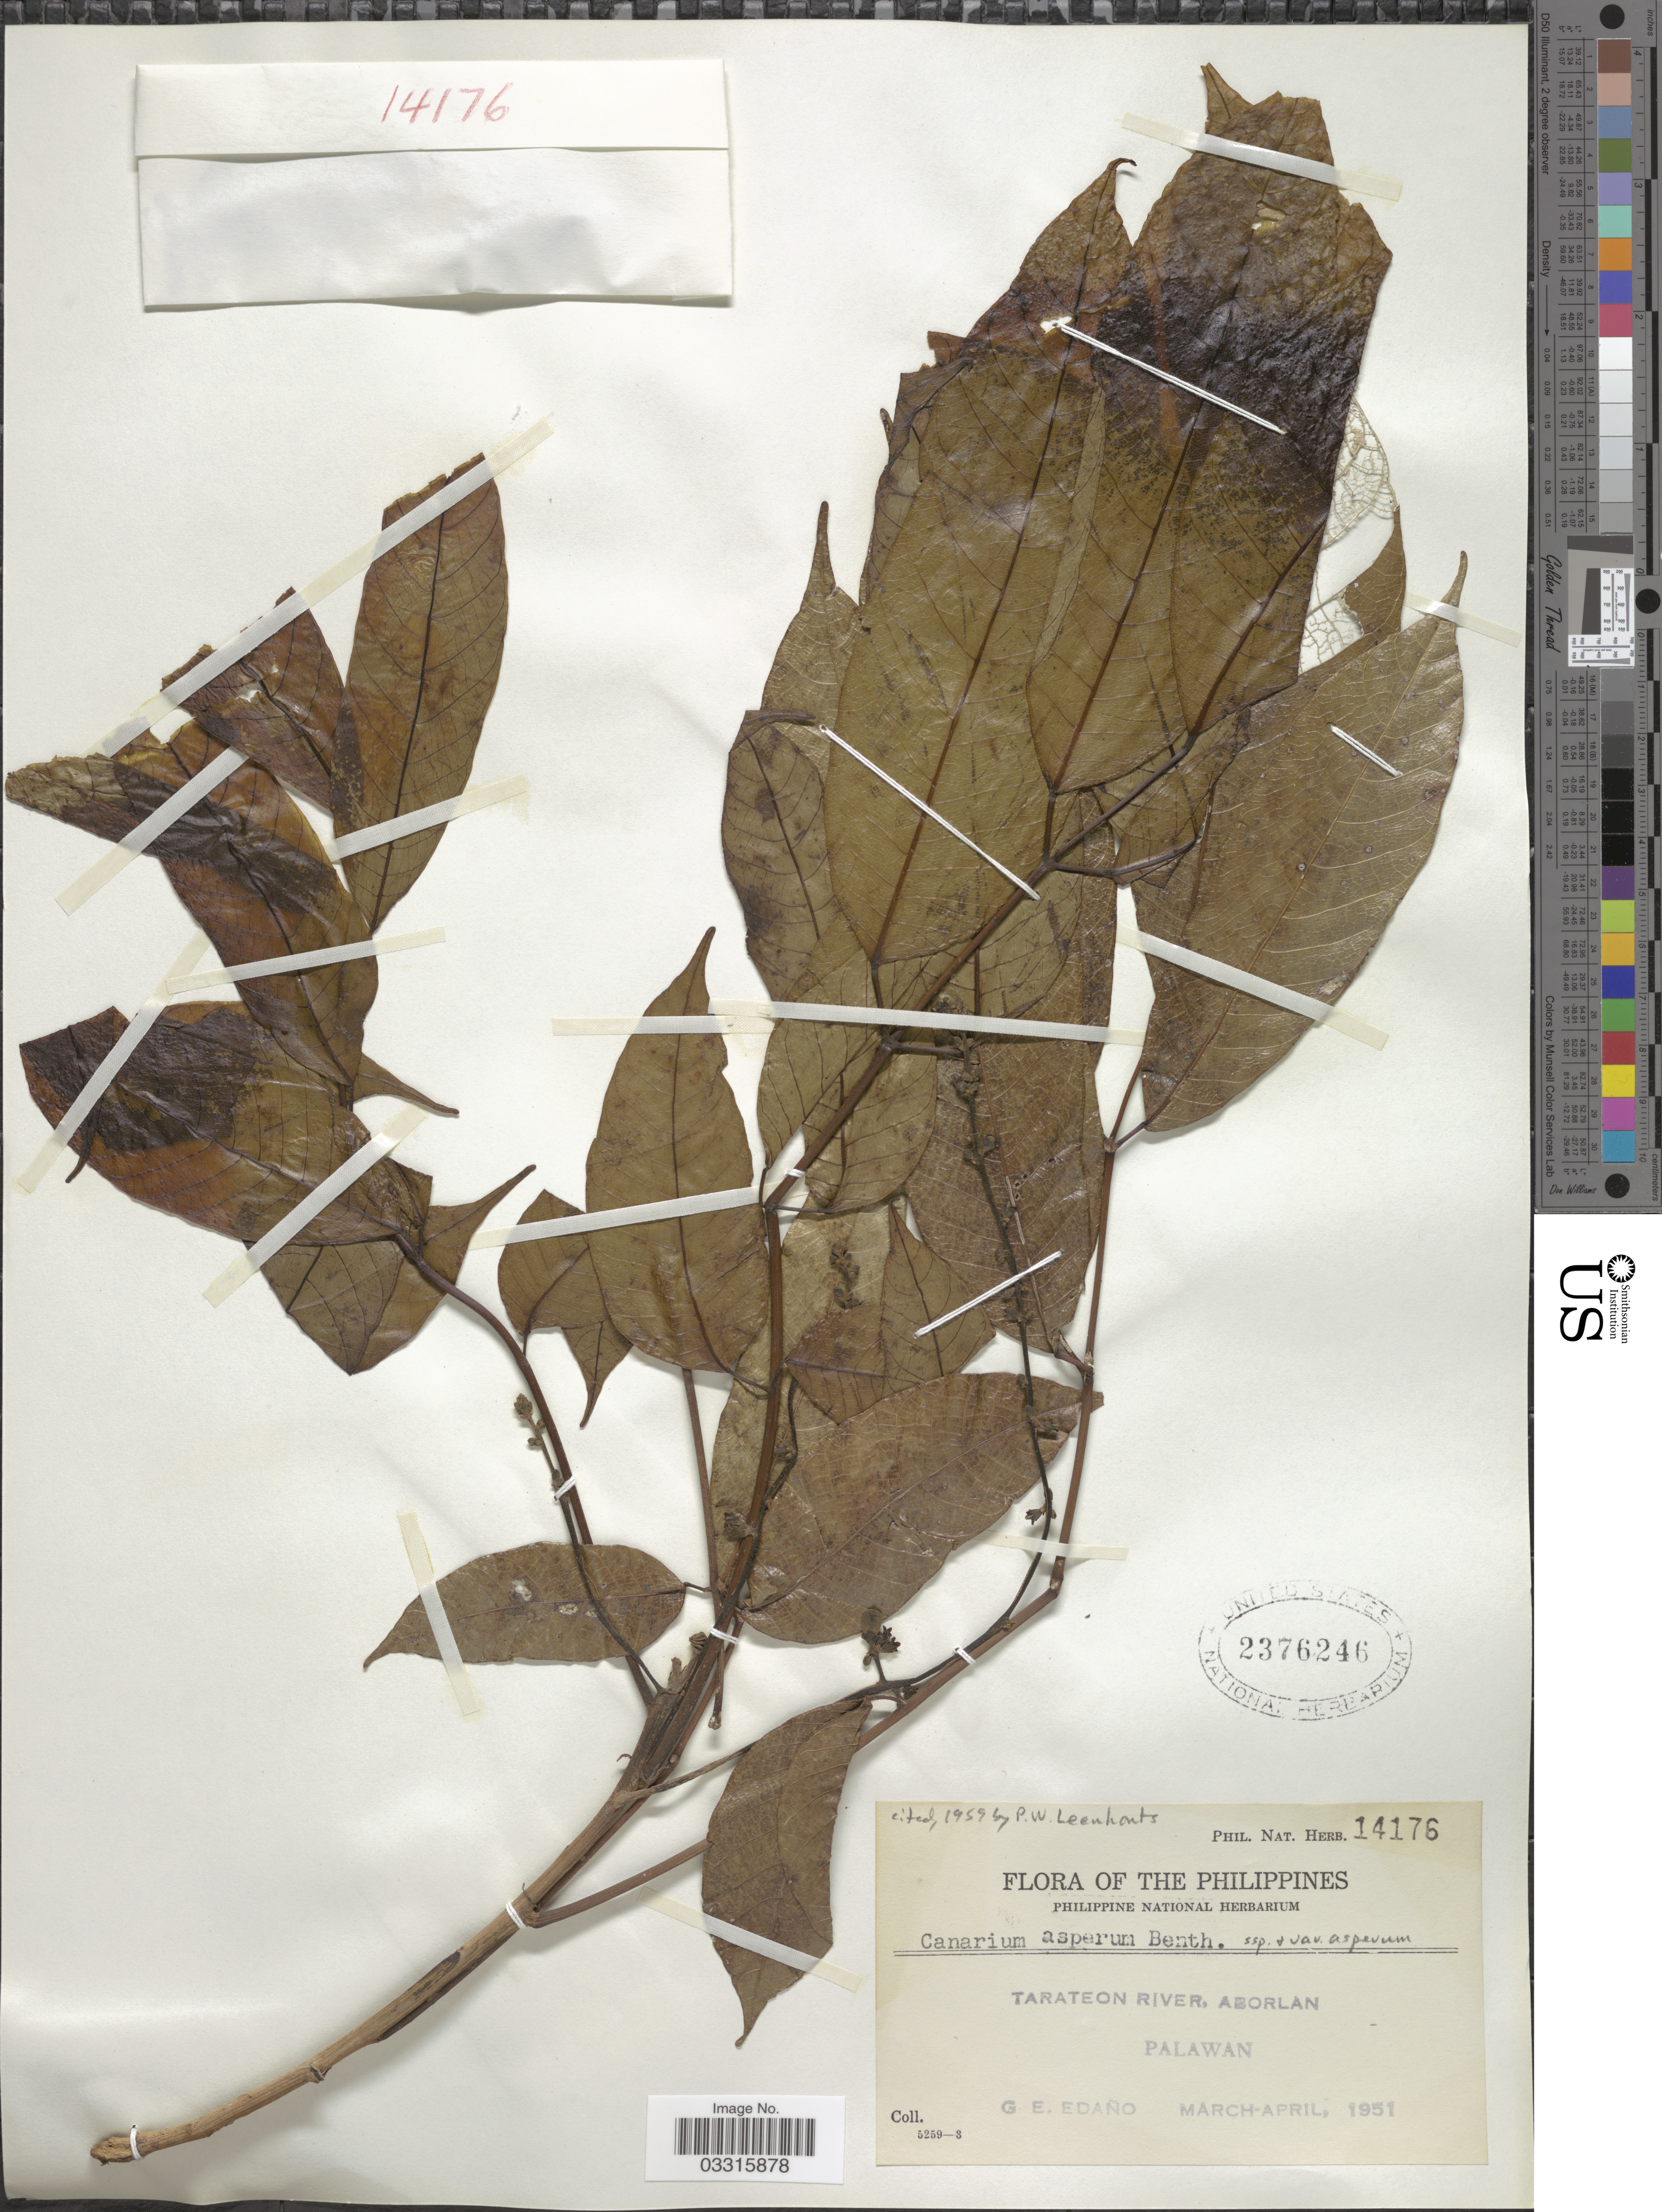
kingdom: Plantae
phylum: Tracheophyta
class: Magnoliopsida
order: Sapindales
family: Burseraceae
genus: Canarium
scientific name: Canarium asperum subsp. asperum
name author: Benth.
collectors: G. E. Edaño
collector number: Phil. Nat. Herb. 14176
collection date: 1951-03/1951-04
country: Philippines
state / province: Mimaropa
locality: Tarateon River, Aborlan, Palawan.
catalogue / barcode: US 2376246